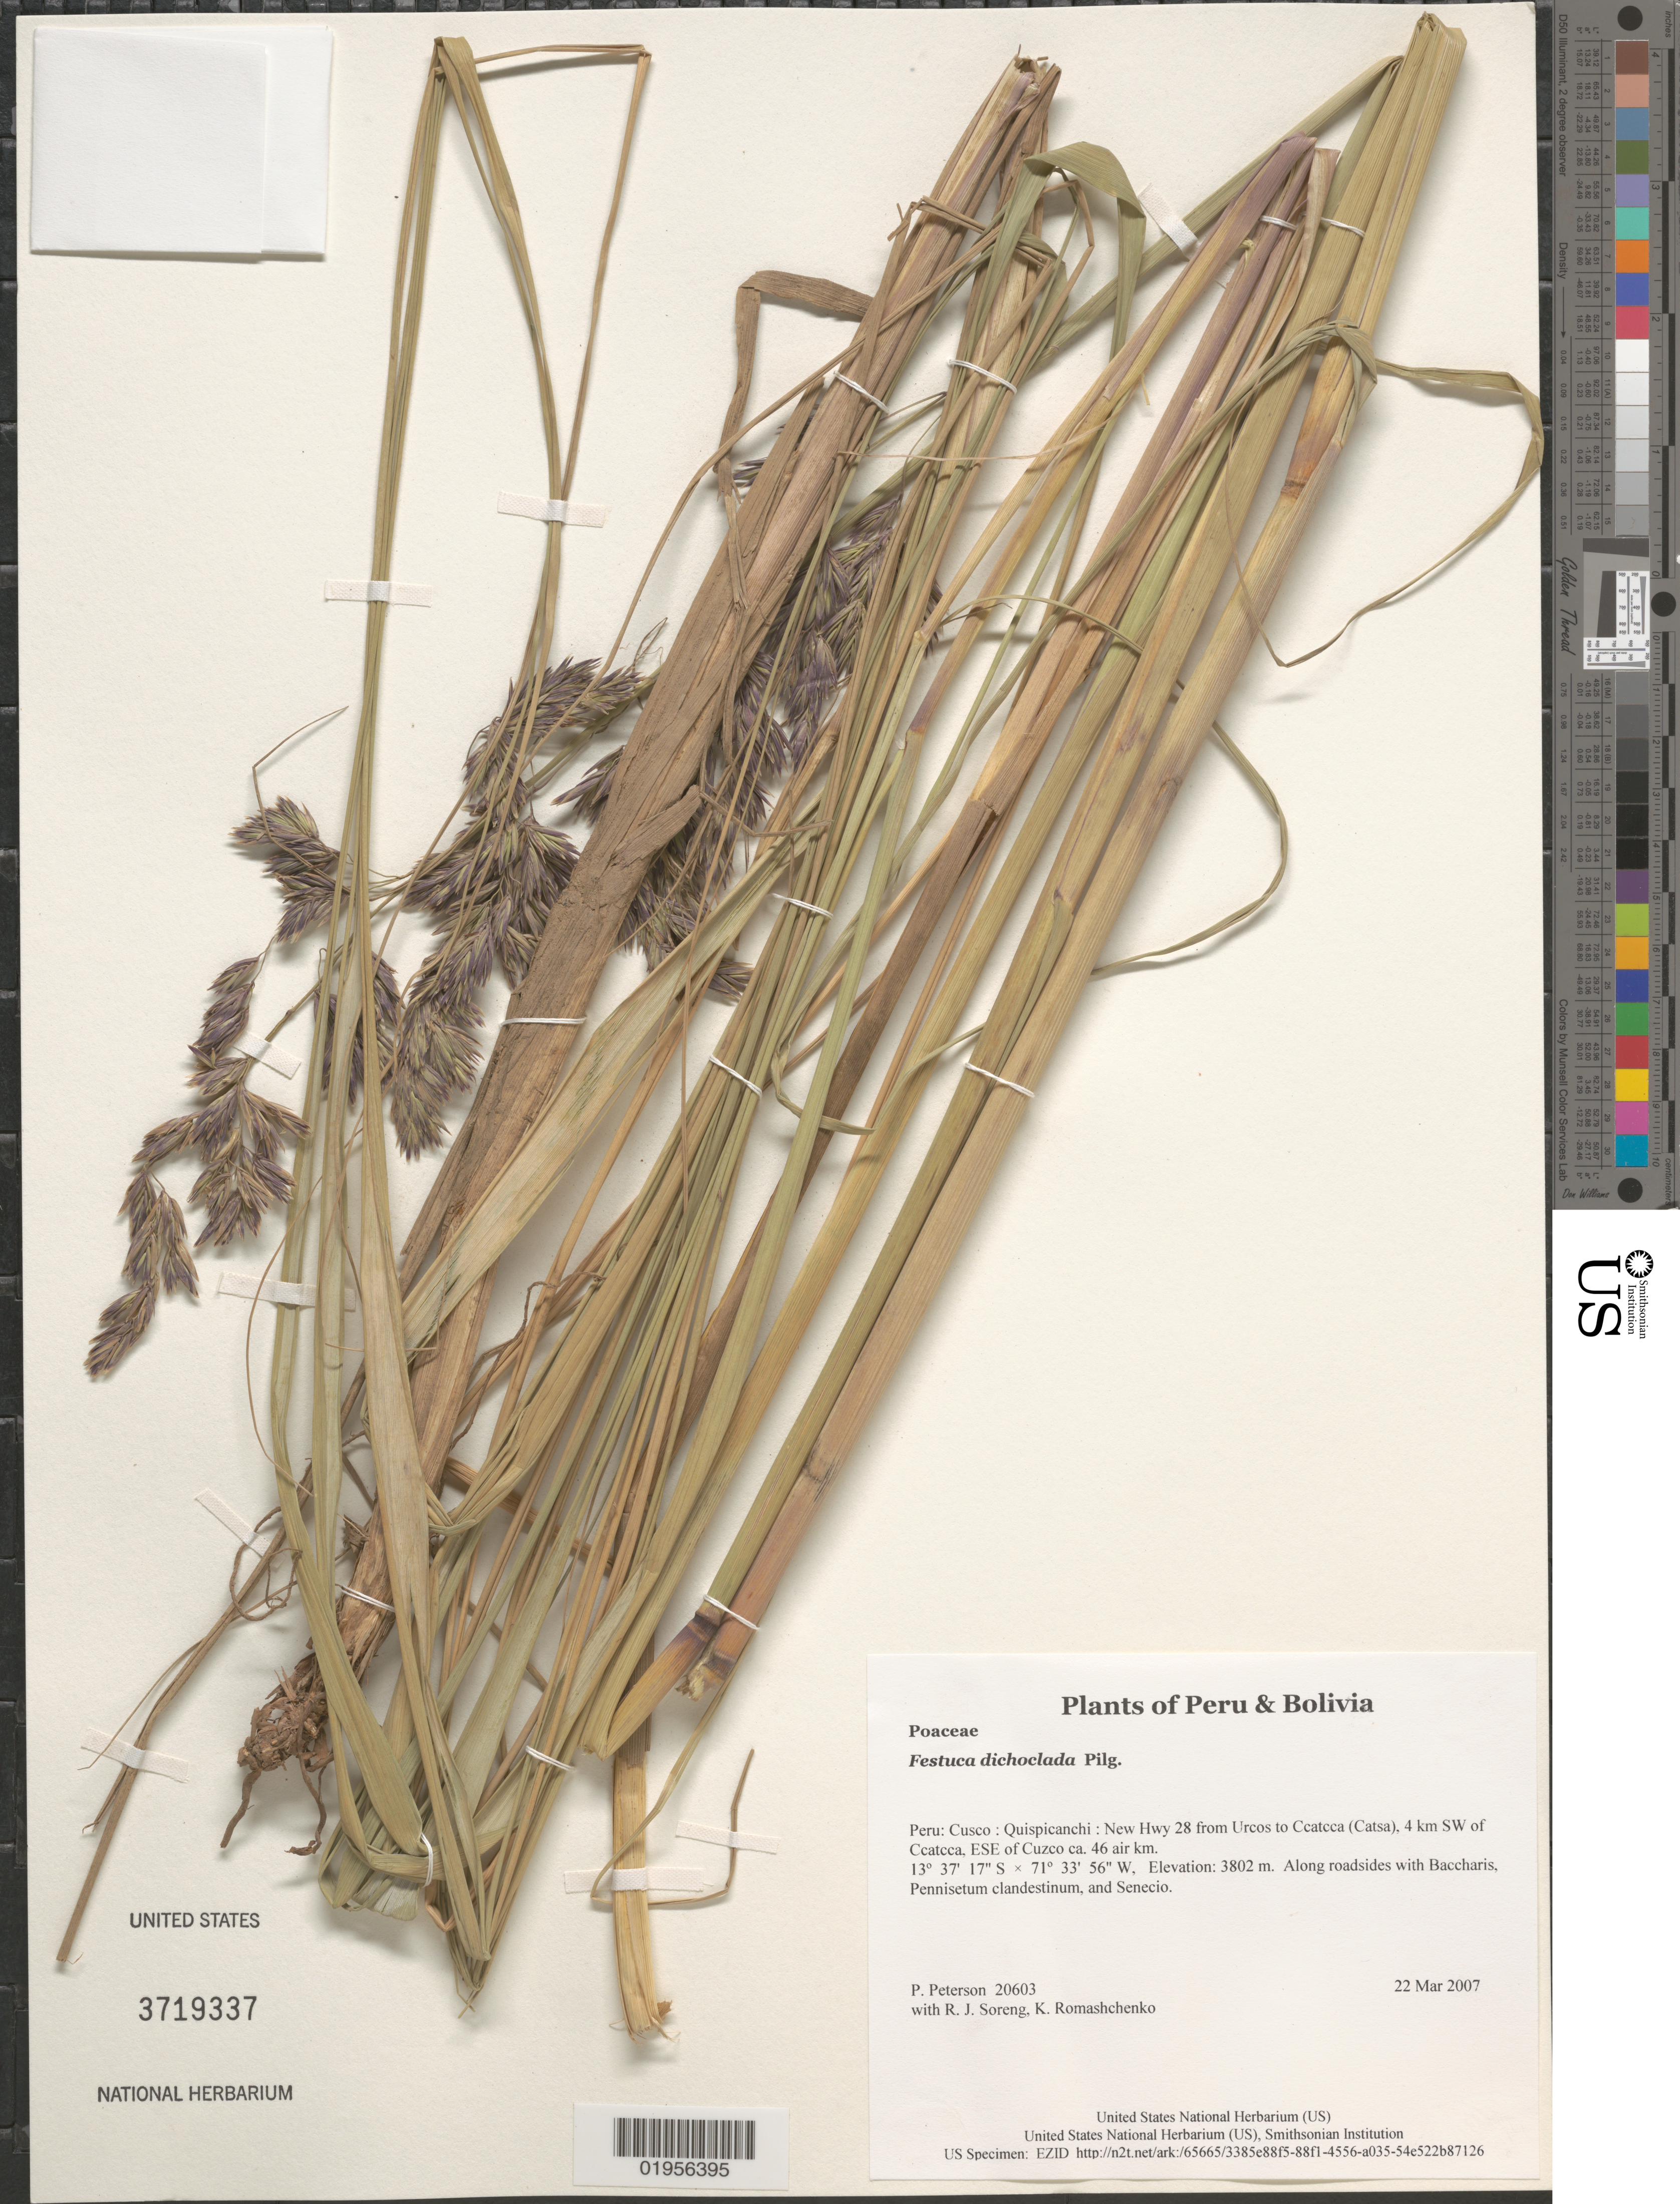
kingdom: Plantae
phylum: Tracheophyta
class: Liliopsida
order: Poales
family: Poaceae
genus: Festuca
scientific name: Festuca dichoclada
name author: Pilg.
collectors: P. M. Peterson, R. J. Soreng & K. Romashchenko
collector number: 20603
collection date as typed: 22 Mar 2007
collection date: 2007-03-22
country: Peru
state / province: Cusco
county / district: Quispicanchis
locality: New Hwy 28 from Urcos to Ccatcca (Catsa), 4 km SW of Ccatcca, ESE of Cuzco ca. 46 air km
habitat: Along roadsides with Baccharis, Pennisetum clandestinum, and Senecio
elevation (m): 3802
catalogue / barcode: US 3719337